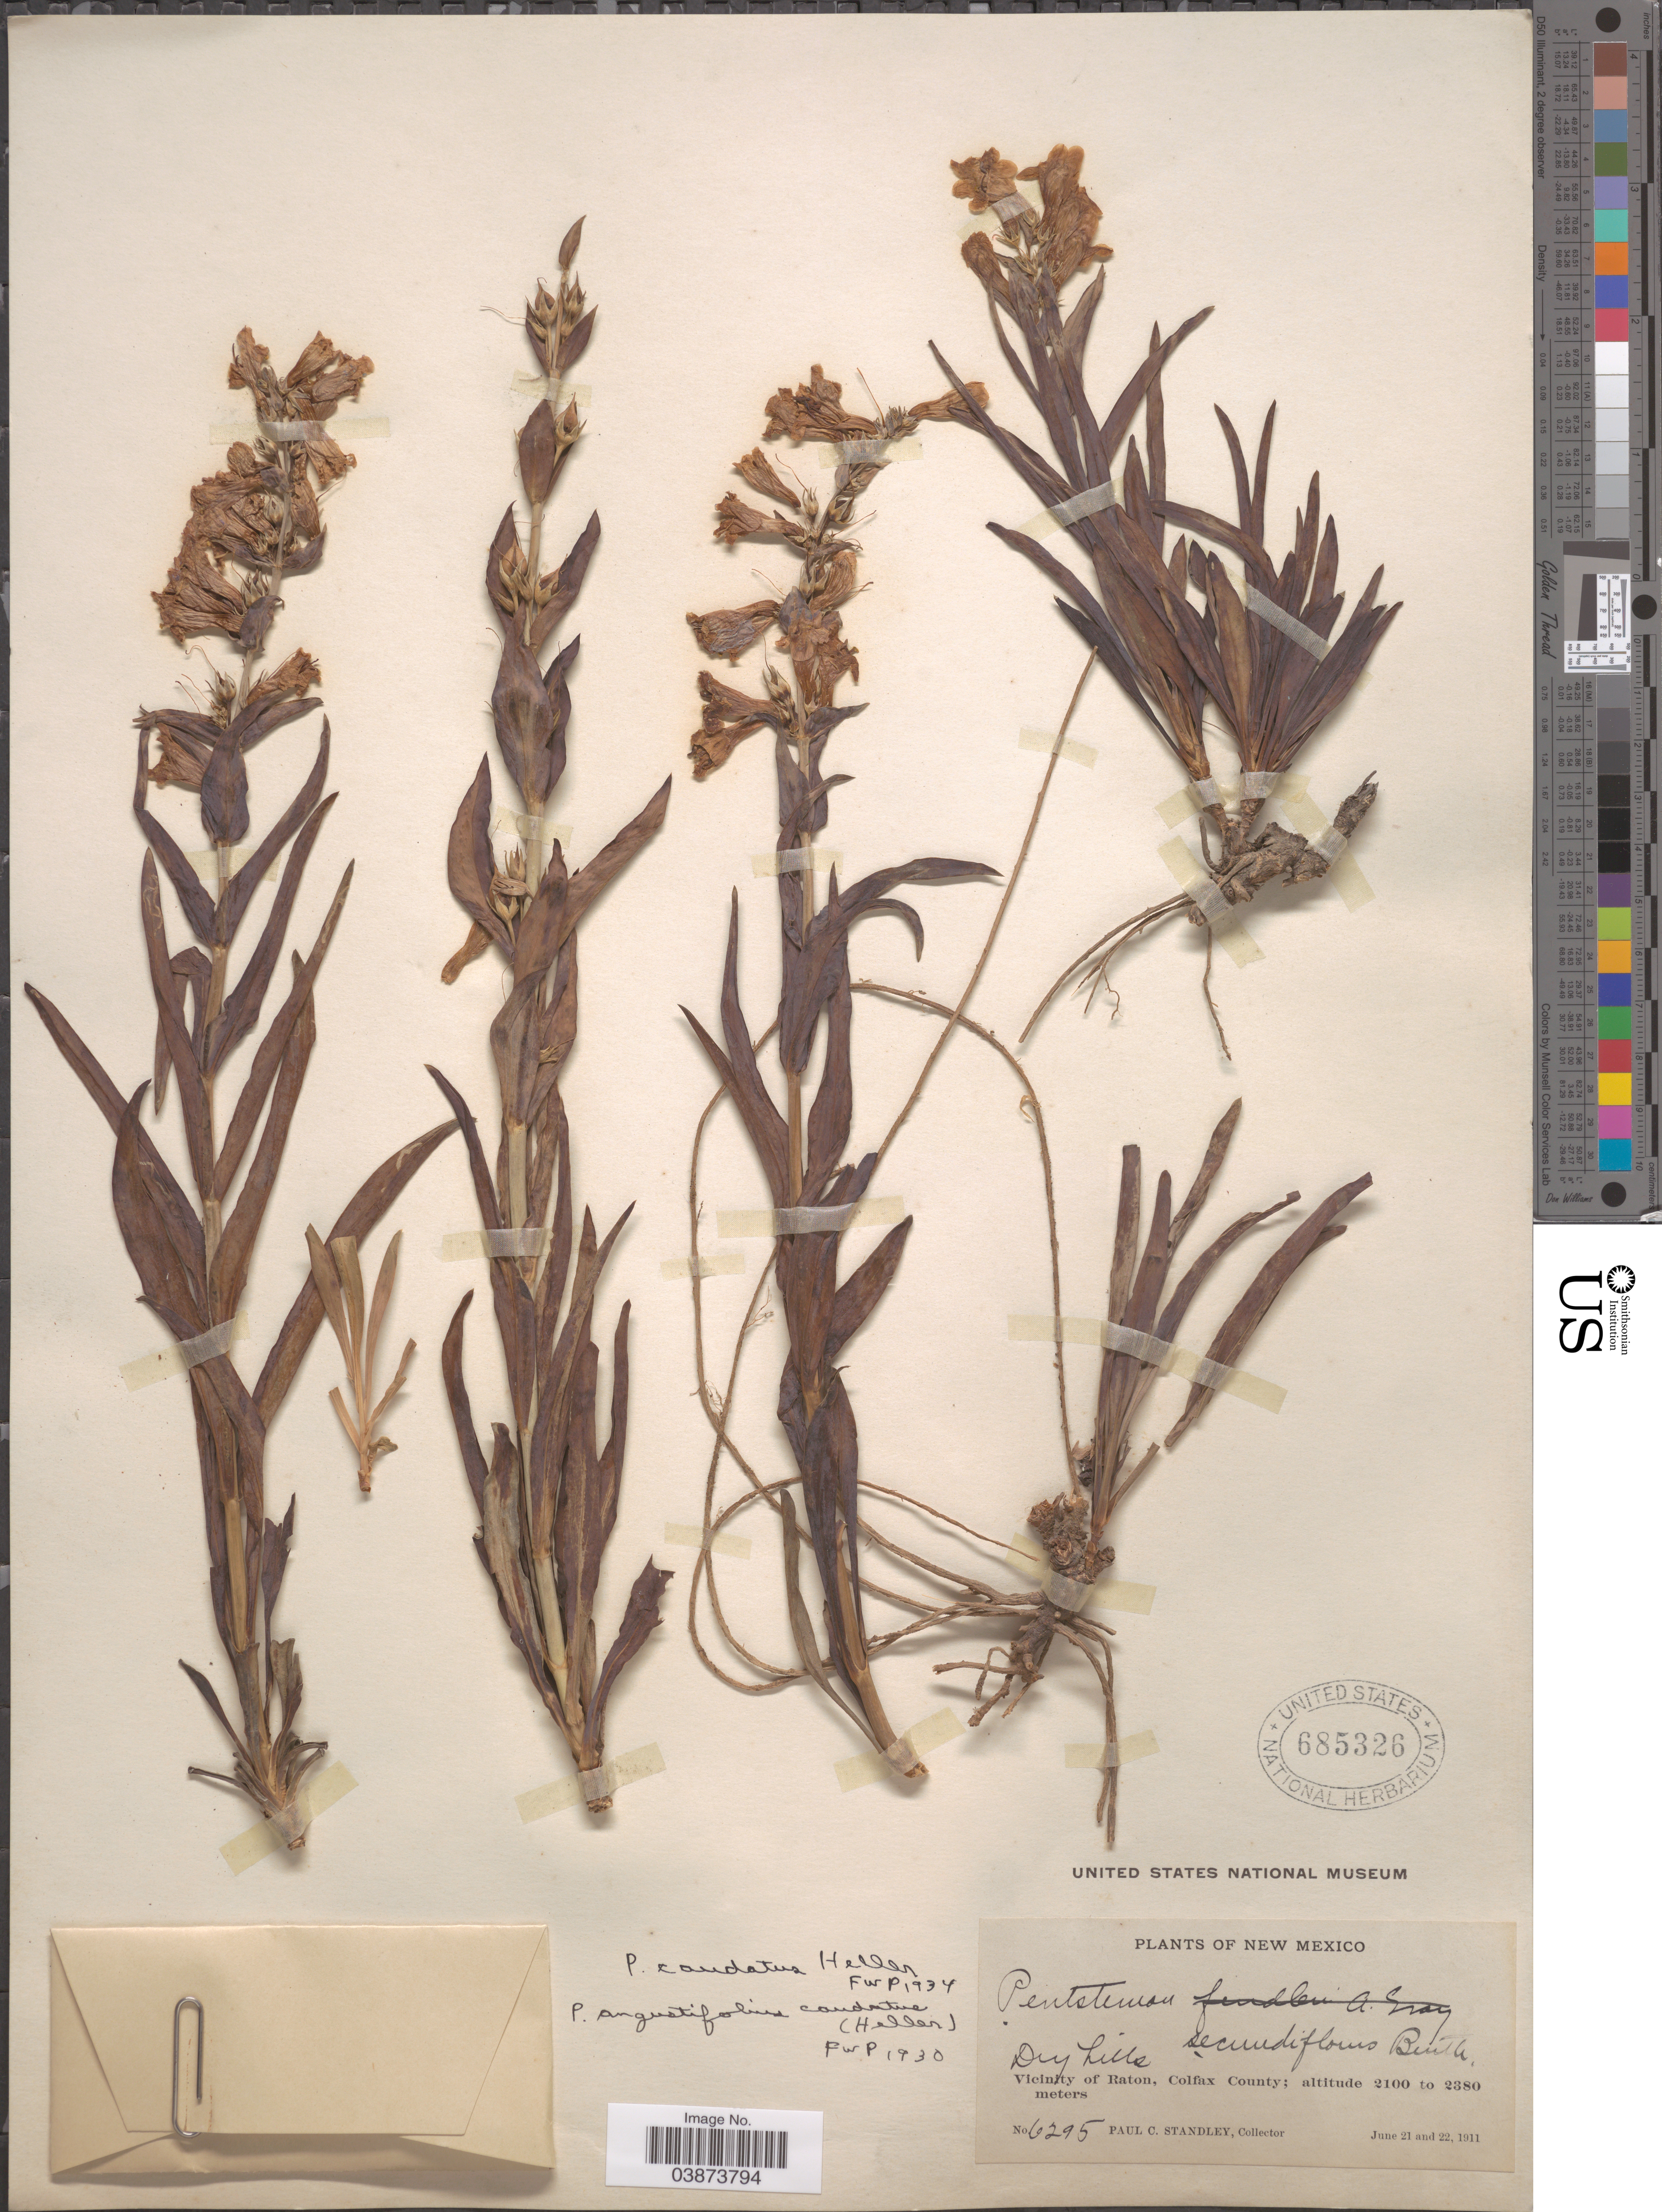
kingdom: Plantae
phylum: Tracheophyta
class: Magnoliopsida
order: Lamiales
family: Plantaginaceae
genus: Penstemon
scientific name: Penstemon caudatus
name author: A. Heller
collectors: P. C. Standley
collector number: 6295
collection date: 1911-06-21/1911-06-22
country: United States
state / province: New Mexico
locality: Vicinity of Raton, Colfax County.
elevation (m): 2100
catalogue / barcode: US 685326